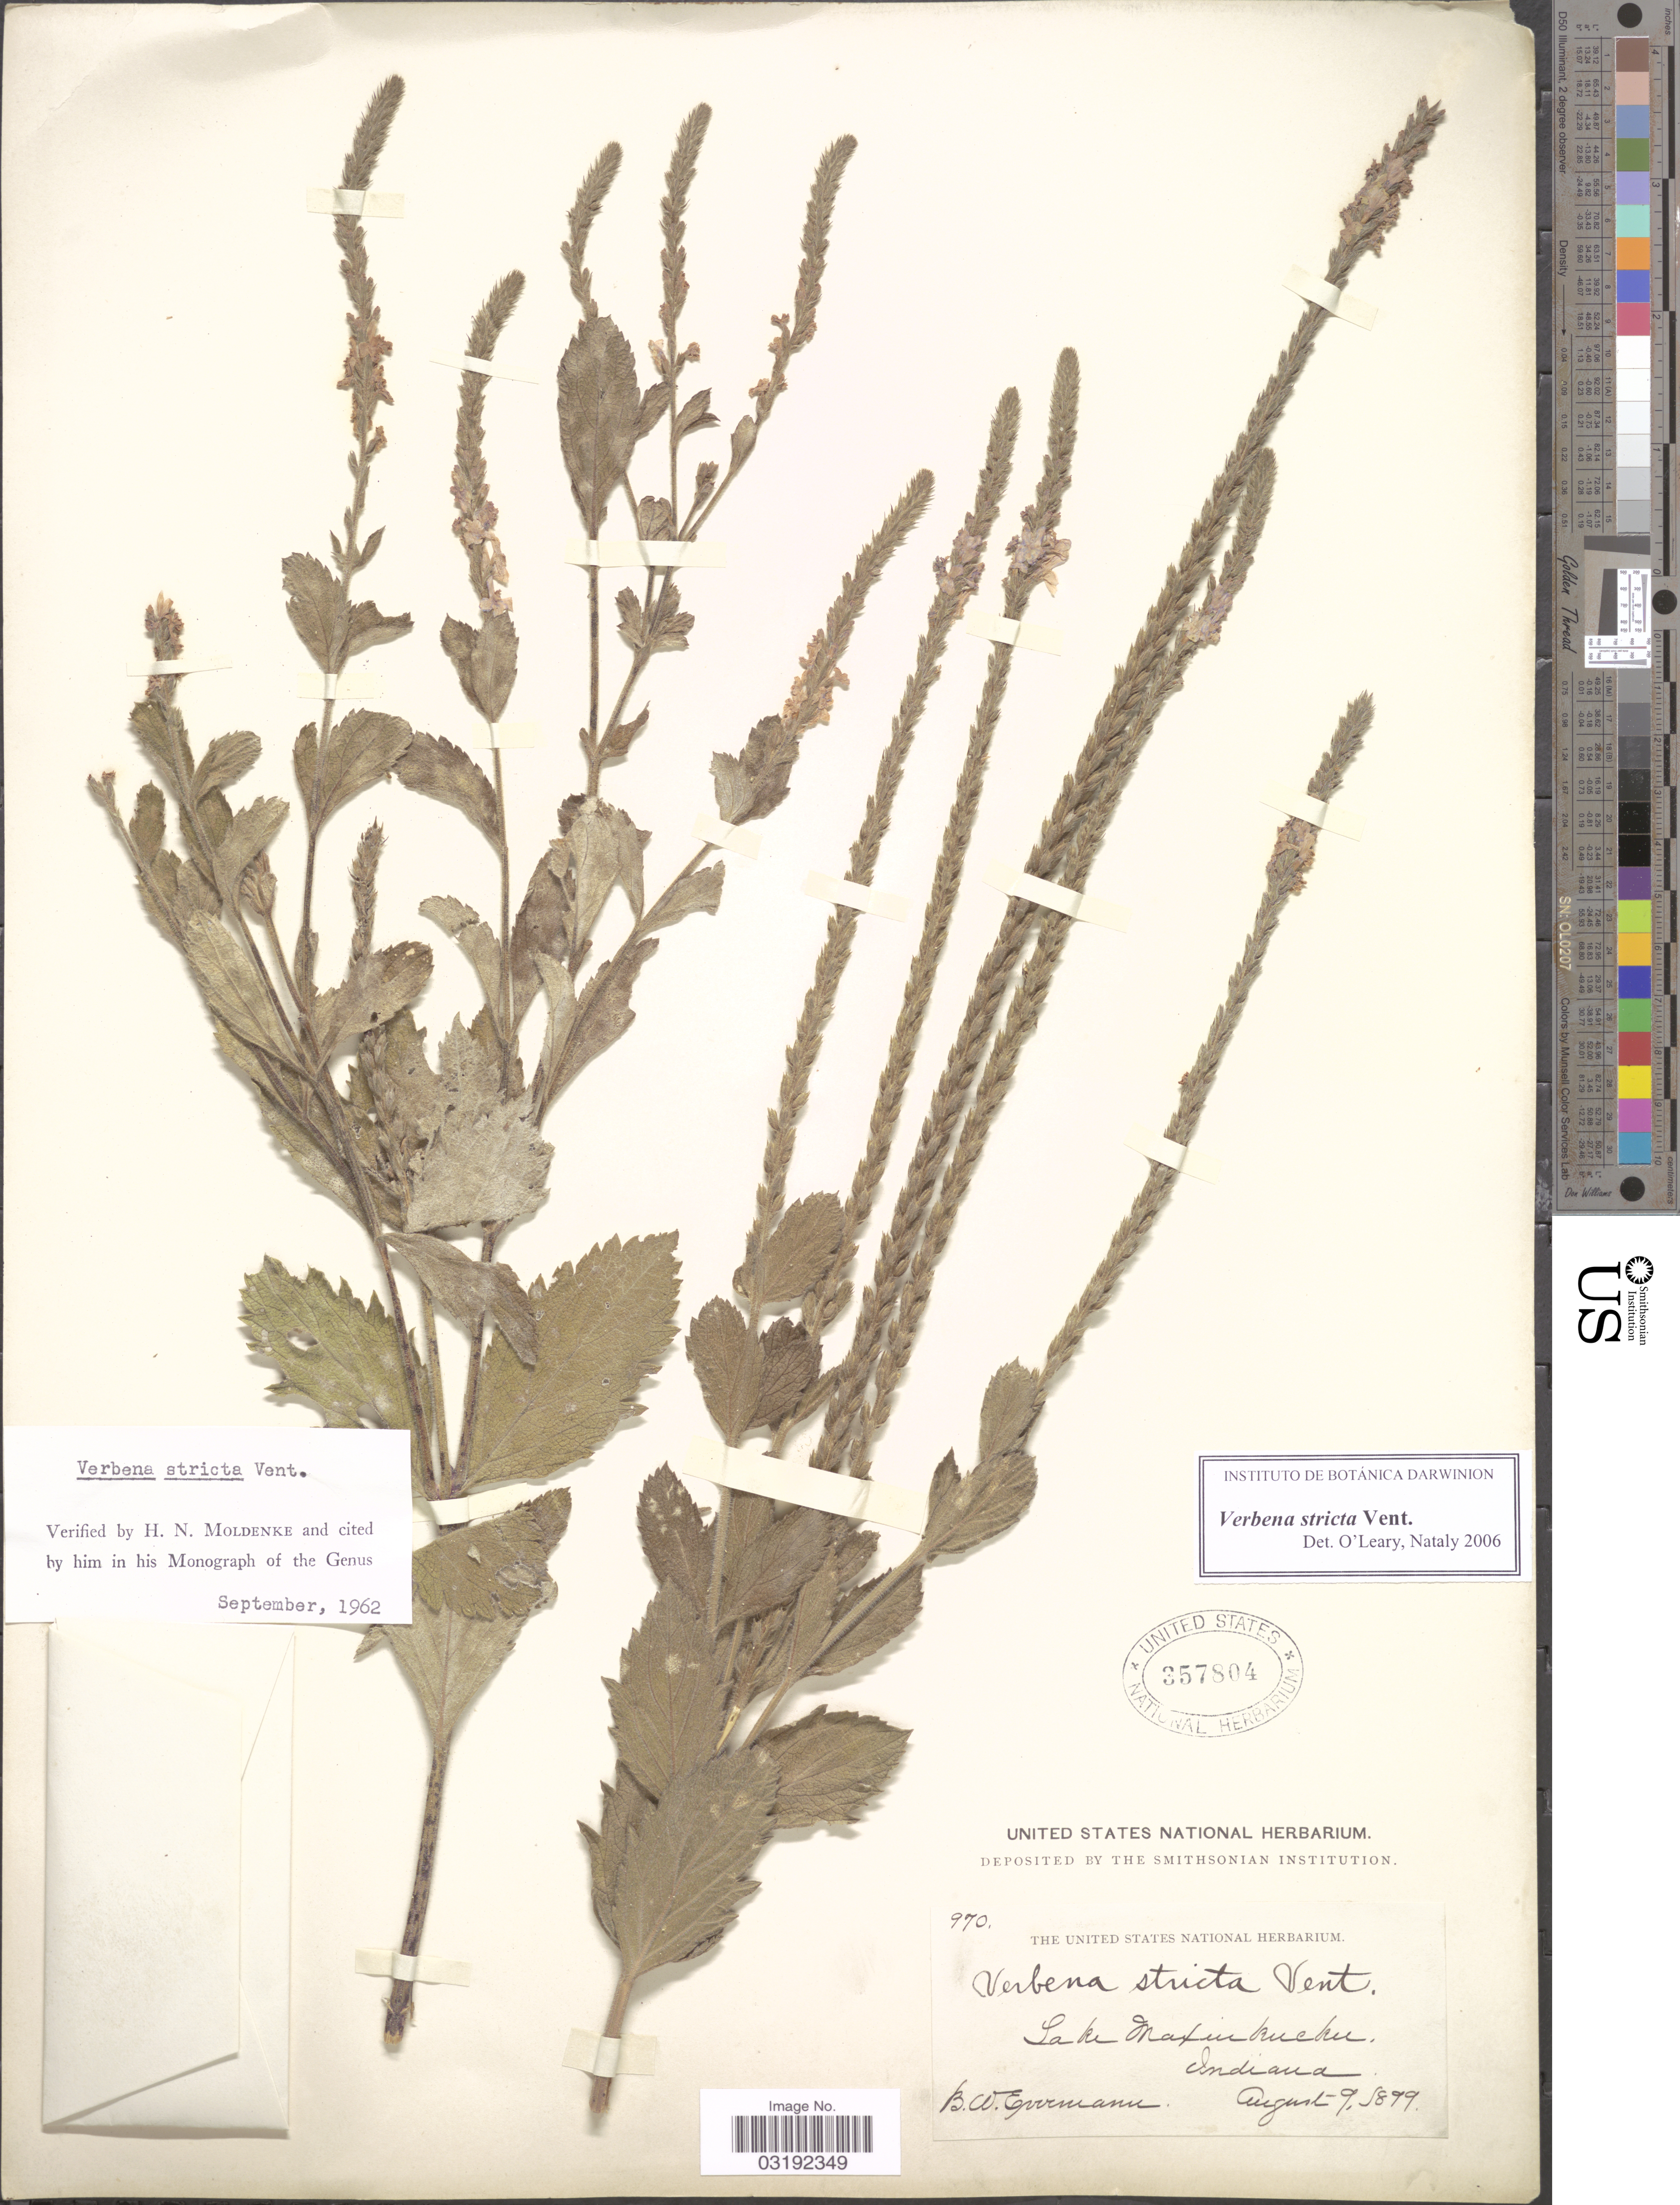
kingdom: Plantae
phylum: Tracheophyta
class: Magnoliopsida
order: Lamiales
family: Verbenaceae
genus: Verbena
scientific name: Verbena stricta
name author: Vent.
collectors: B. W. Evermann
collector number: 970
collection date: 1899-08-09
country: United States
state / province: Indiana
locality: Lake Maxinkuckee.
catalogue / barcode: US 357804